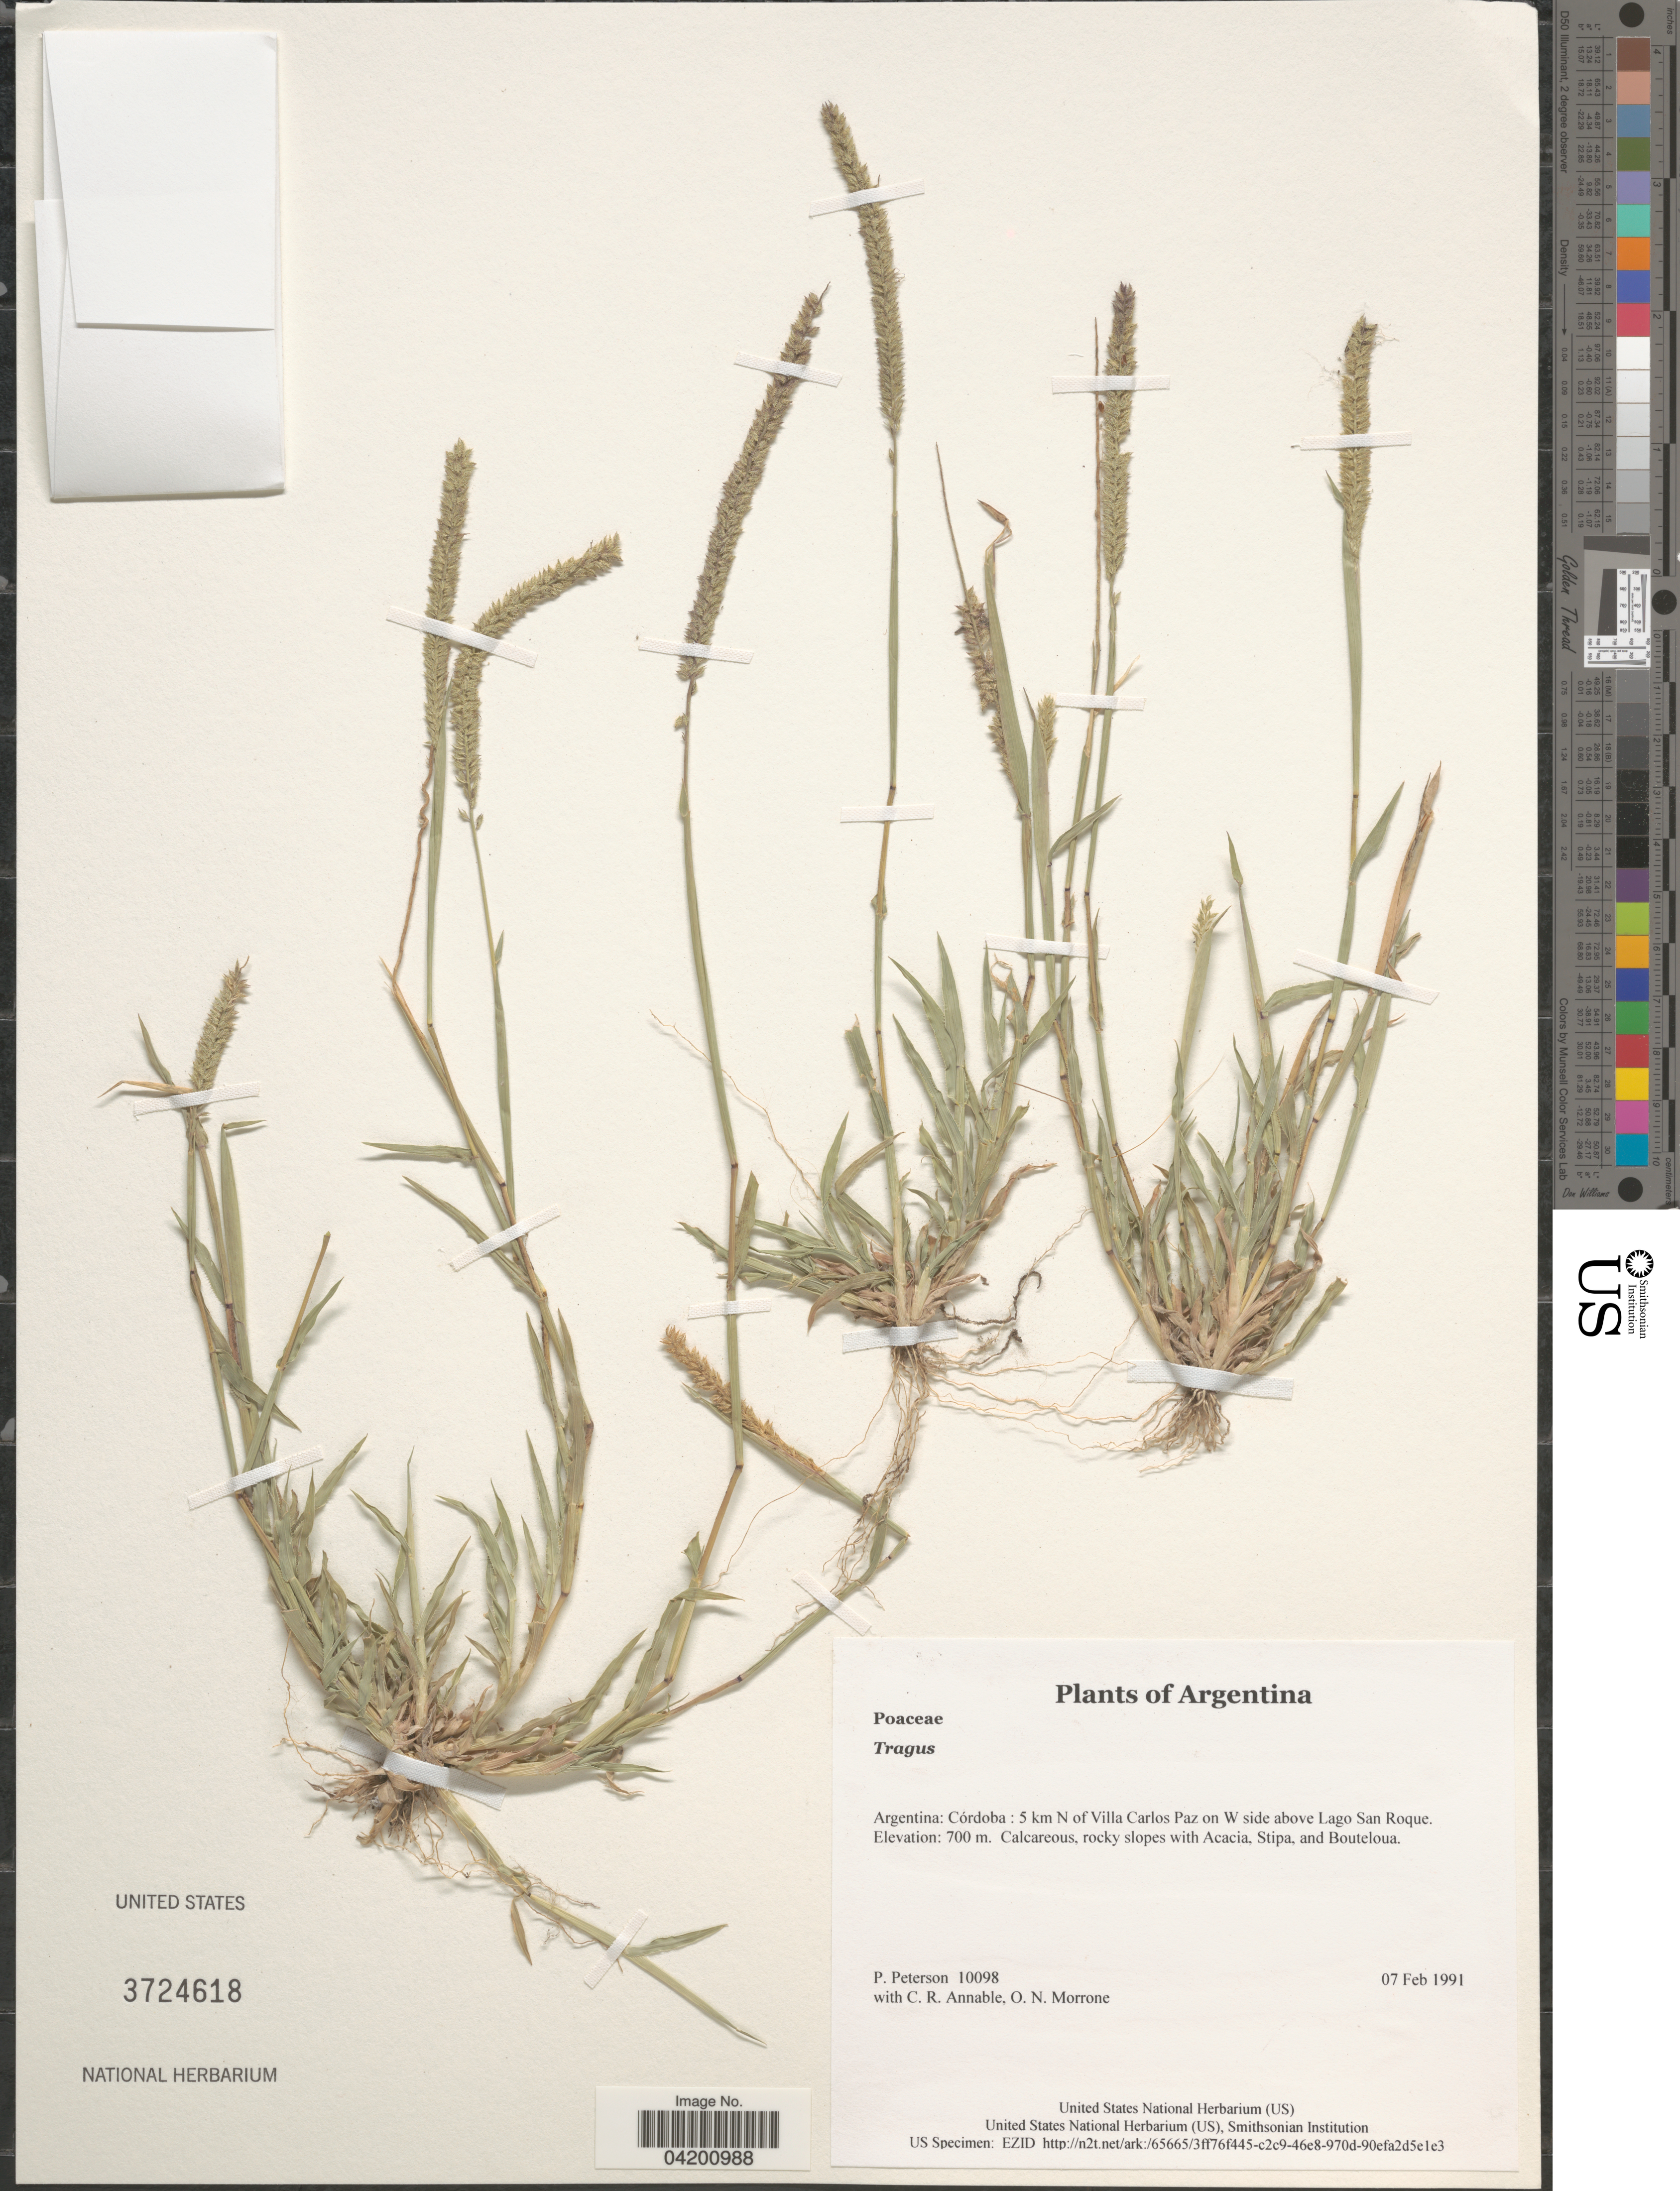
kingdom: Plantae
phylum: Tracheophyta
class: Liliopsida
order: Poales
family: Poaceae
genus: Tragus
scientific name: Tragus berteronianus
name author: Schult.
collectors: P. Peterson, C. R. Annable & O. N. Morrone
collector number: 10098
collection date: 1991-02-07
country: Argentina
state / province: Cordoba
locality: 5 km N of Villa Carlos Paz on W side above Lago San Roque.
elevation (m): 700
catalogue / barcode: US 3724618